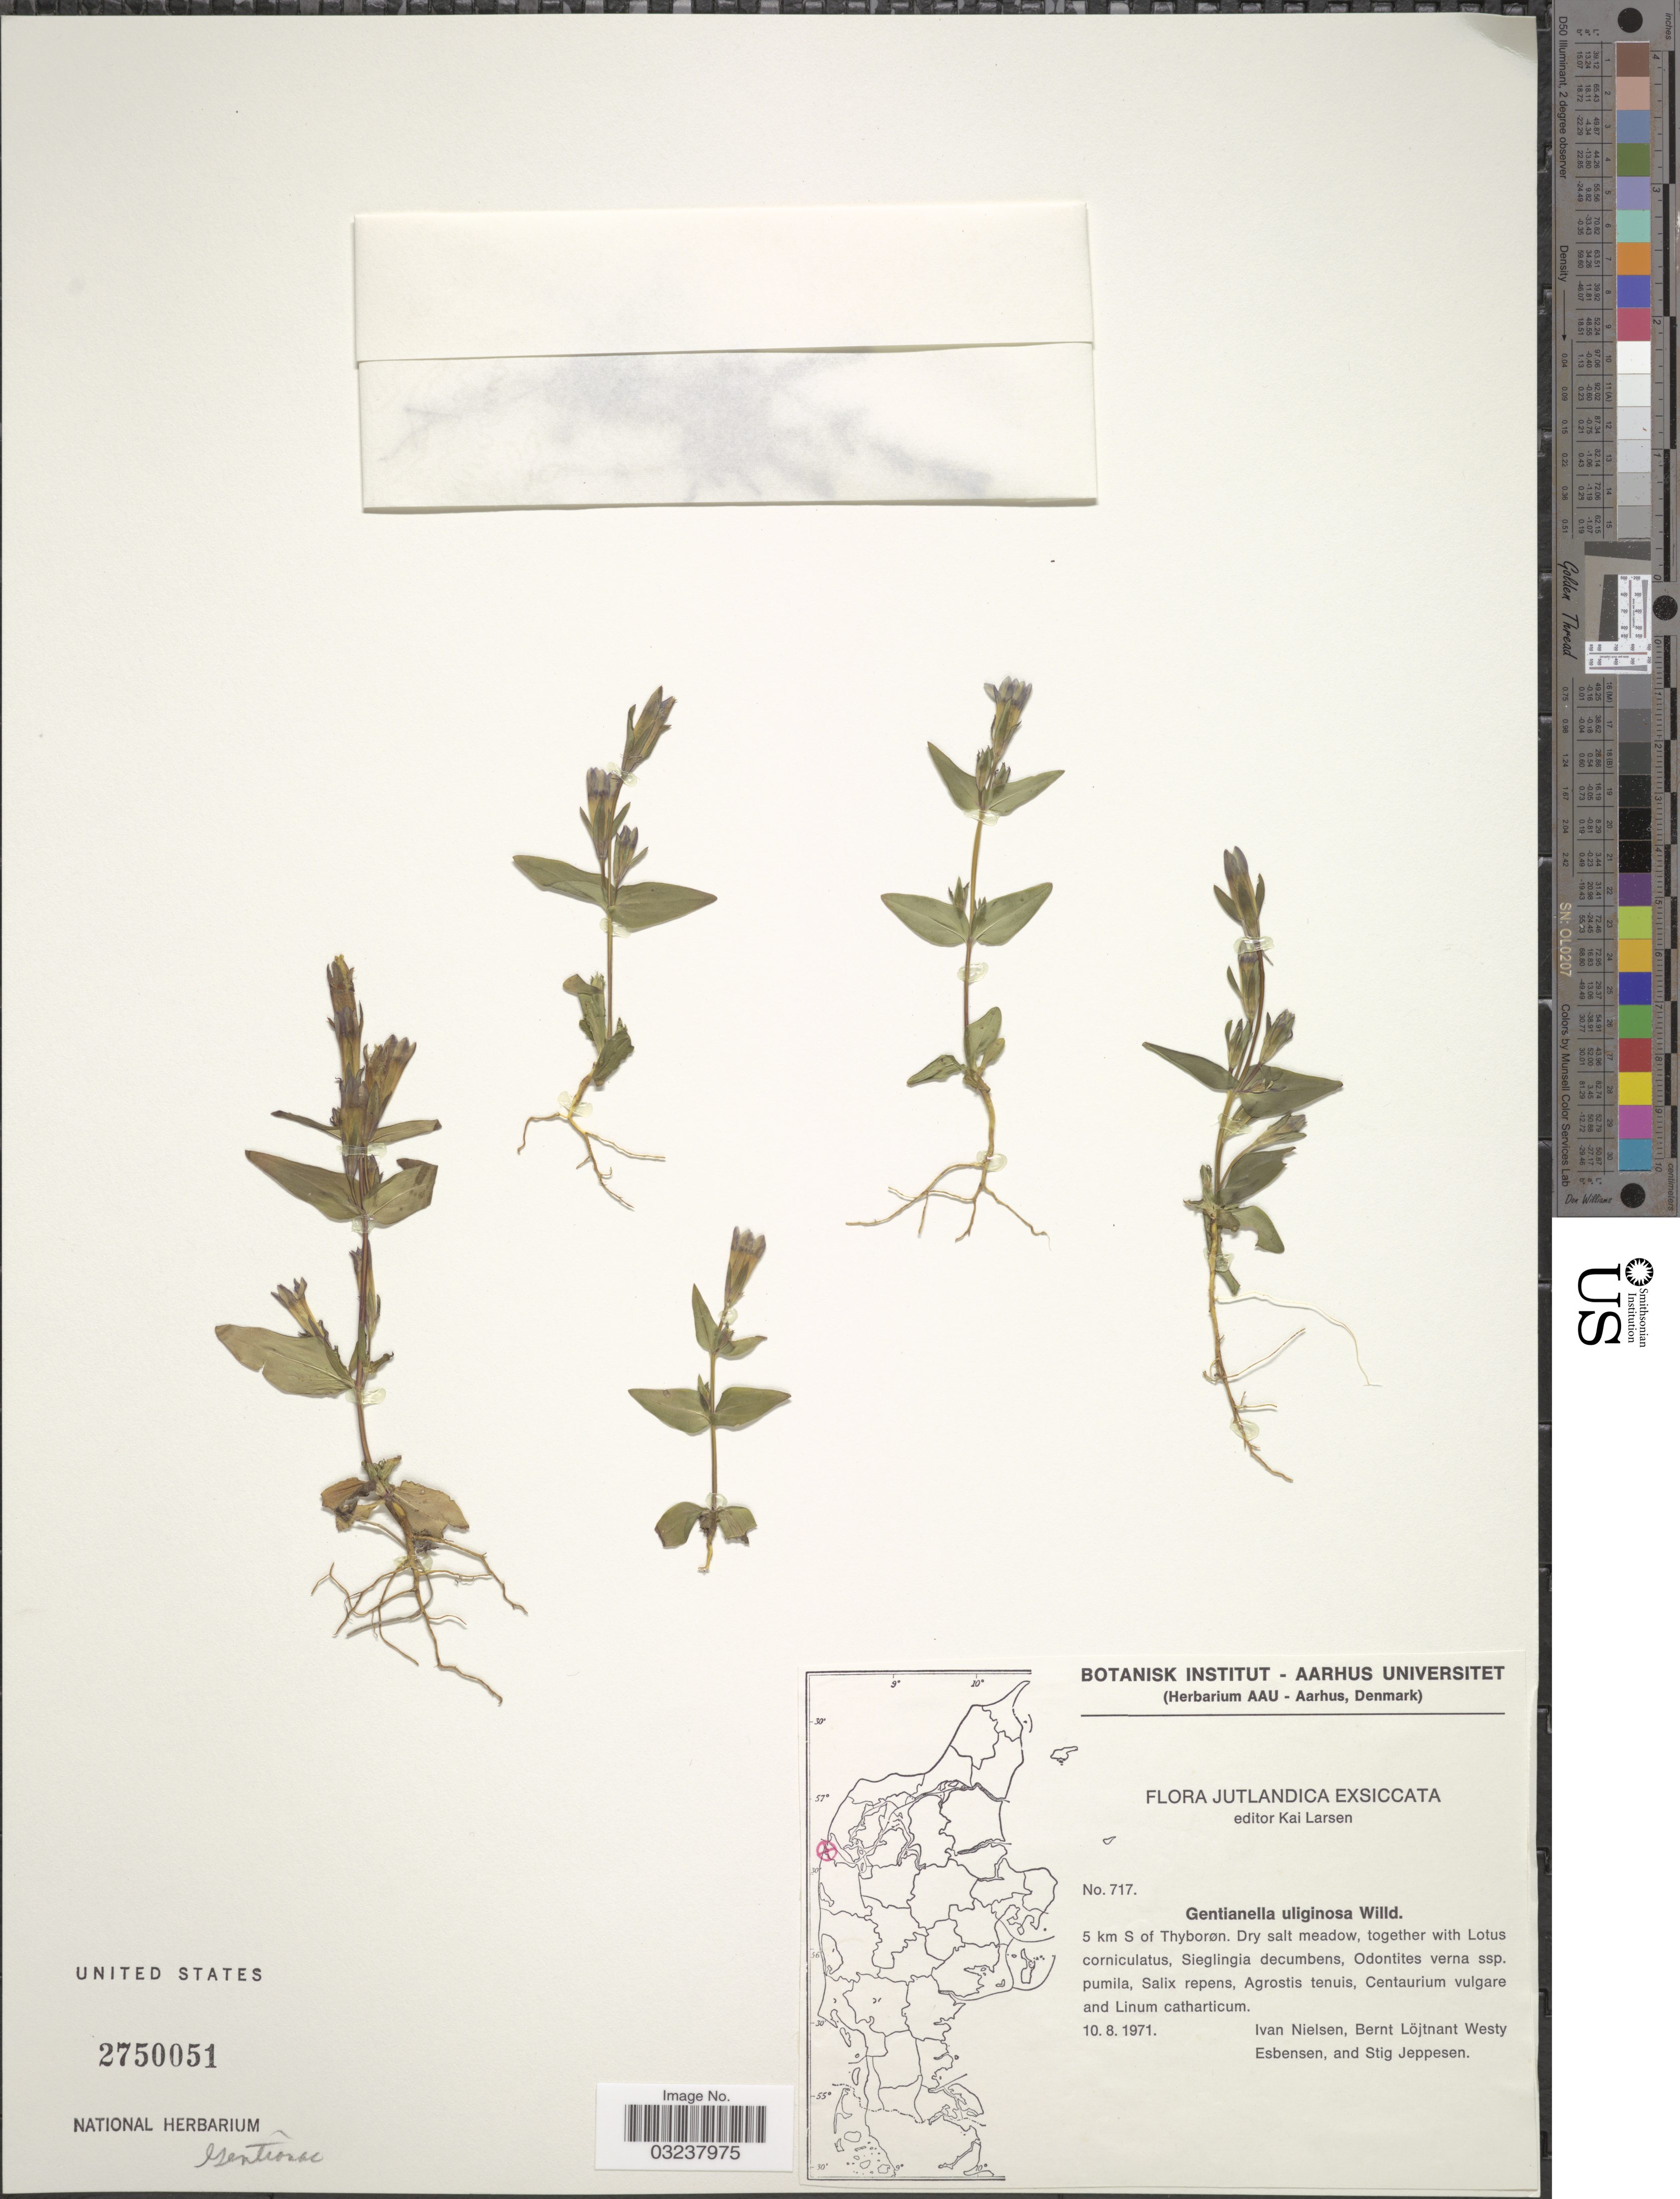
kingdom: Plantae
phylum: Tracheophyta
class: Magnoliopsida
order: Gentianales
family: Gentianaceae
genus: Gentianella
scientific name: Gentianella uliginosa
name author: Boern.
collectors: I. C. Nielsen, B. Löjtnant, W. Esbensen & S. Jeppesen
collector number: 717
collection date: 1971-08-10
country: Denmark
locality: Jutlandica. 5 km S of Thyborøn.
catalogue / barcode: US 2750051